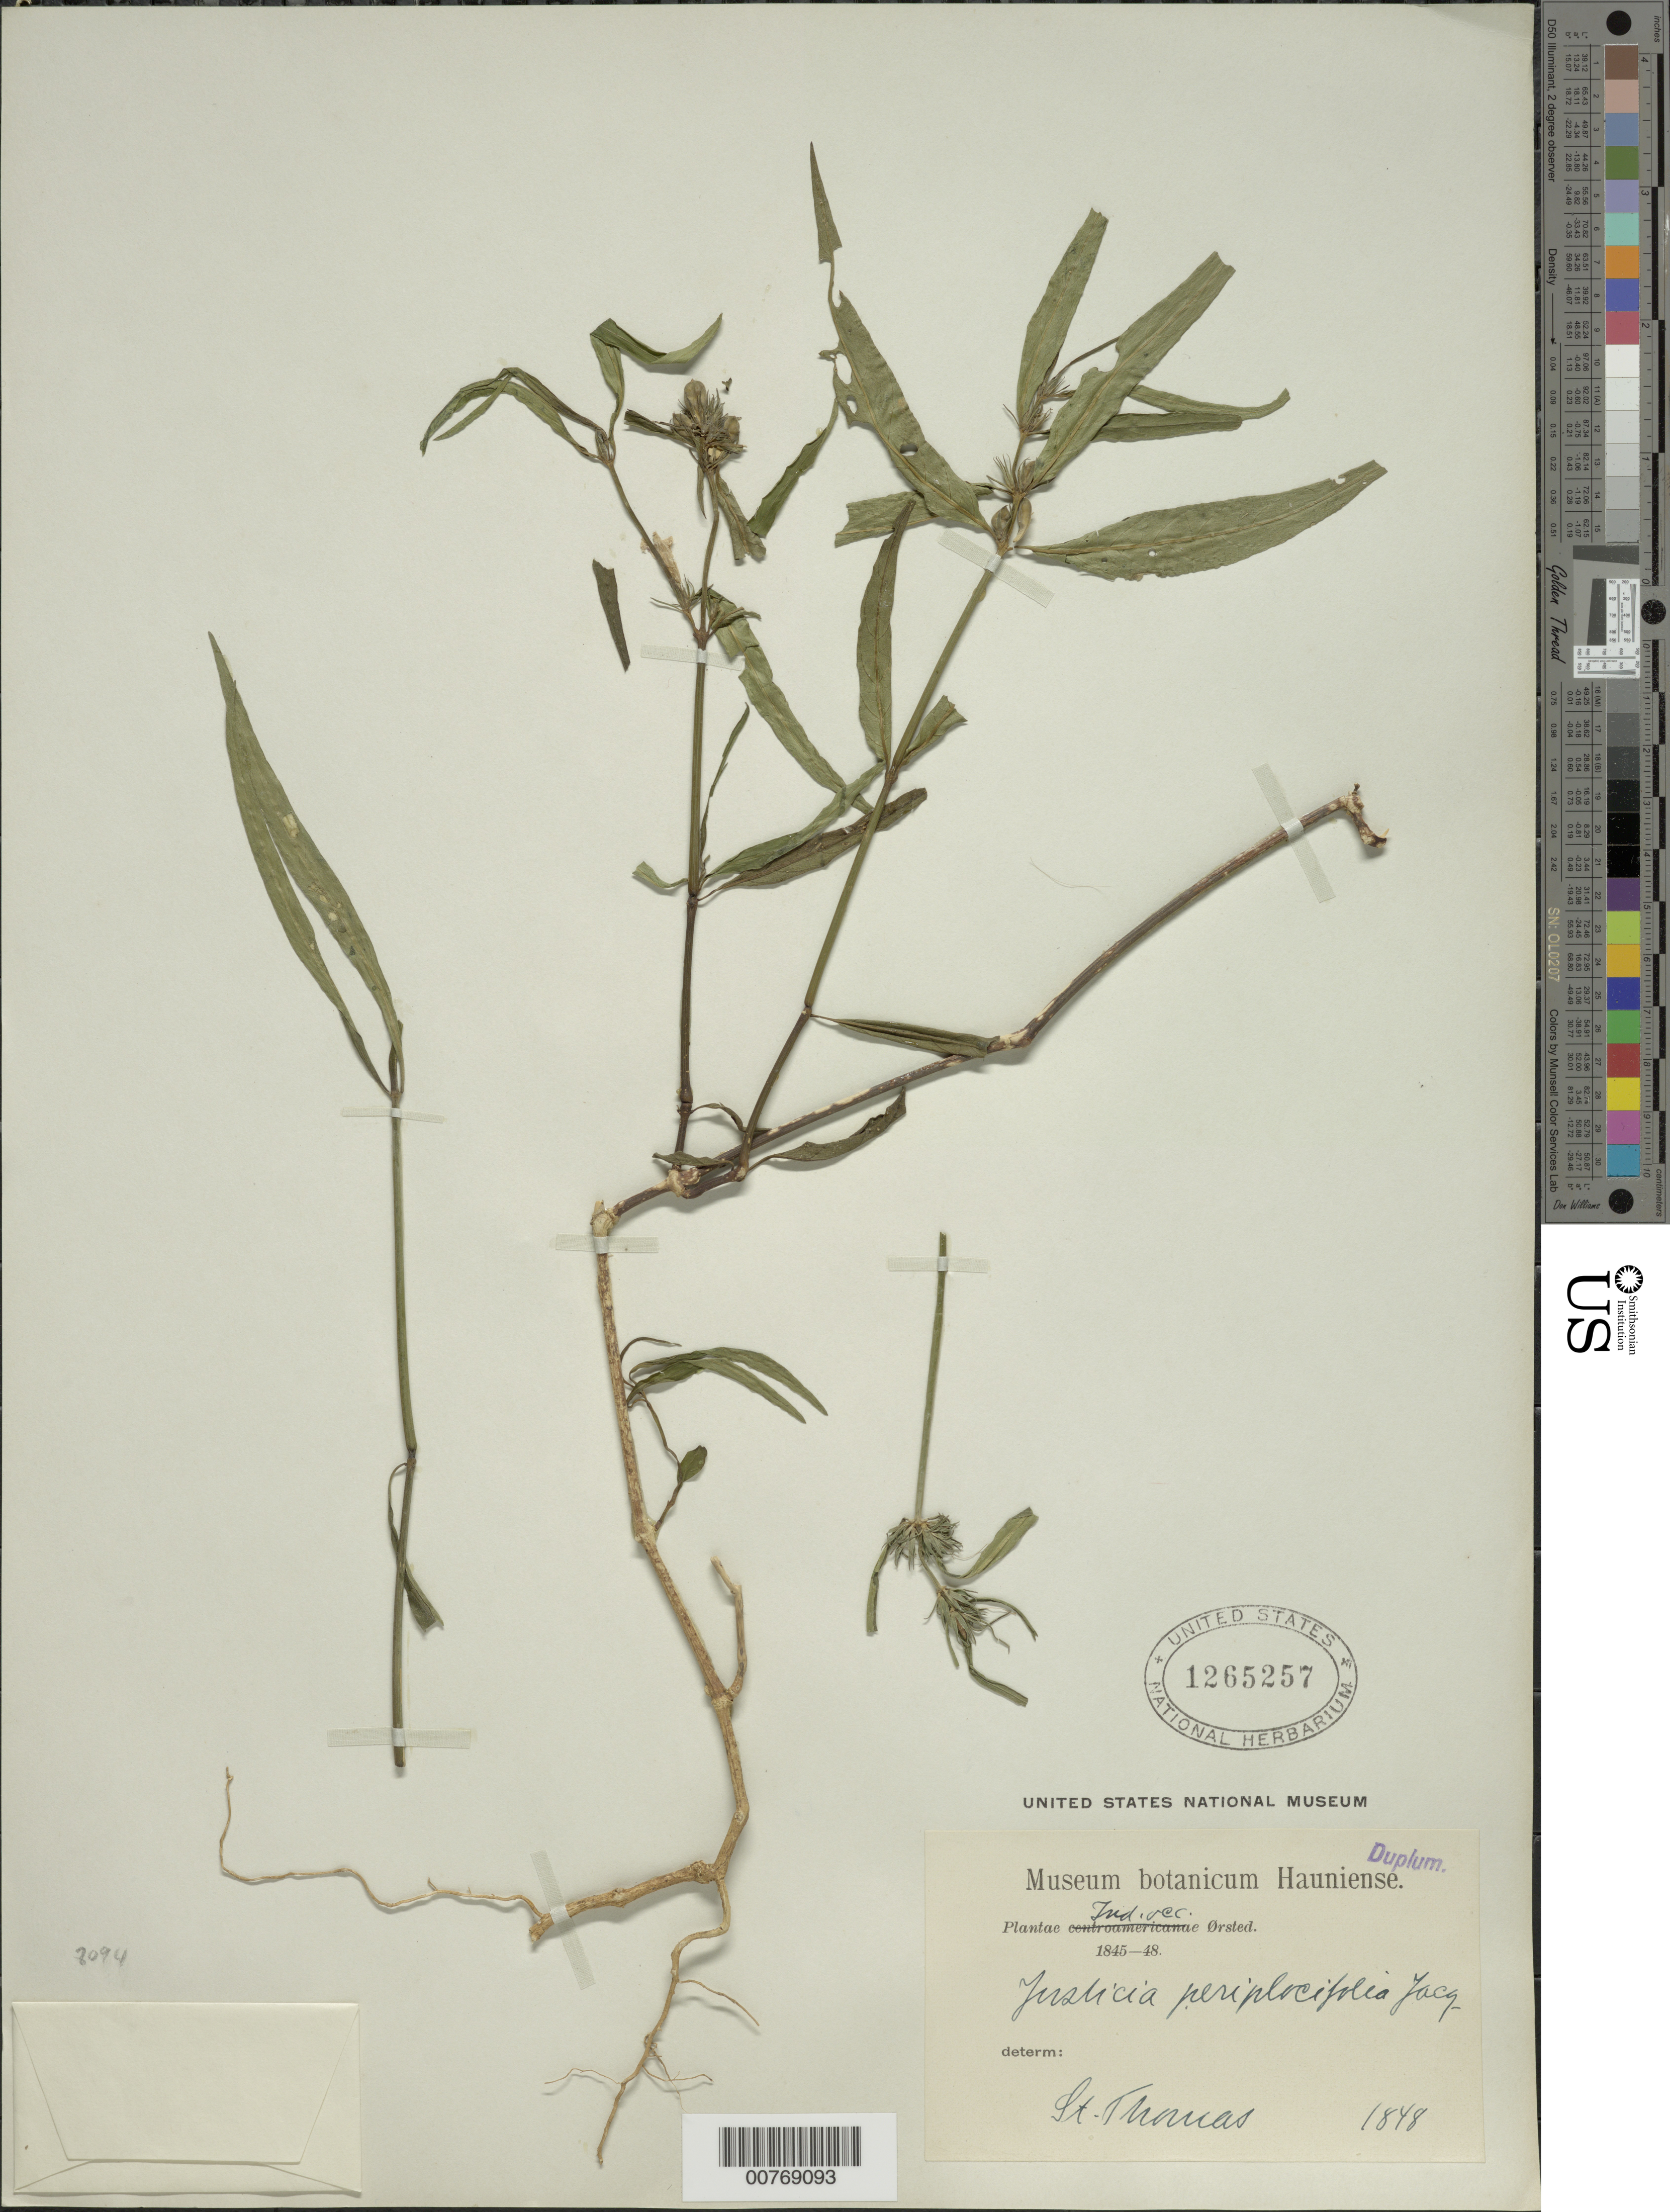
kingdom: Plantae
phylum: Tracheophyta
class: Magnoliopsida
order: Lamiales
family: Acanthaceae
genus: Justicia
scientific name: Justicia periplocifolia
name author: Jacq.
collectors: A. S. Oersted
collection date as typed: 1848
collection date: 1848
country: U.S. Virgin Islands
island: St. Thomas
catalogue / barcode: US 1265257